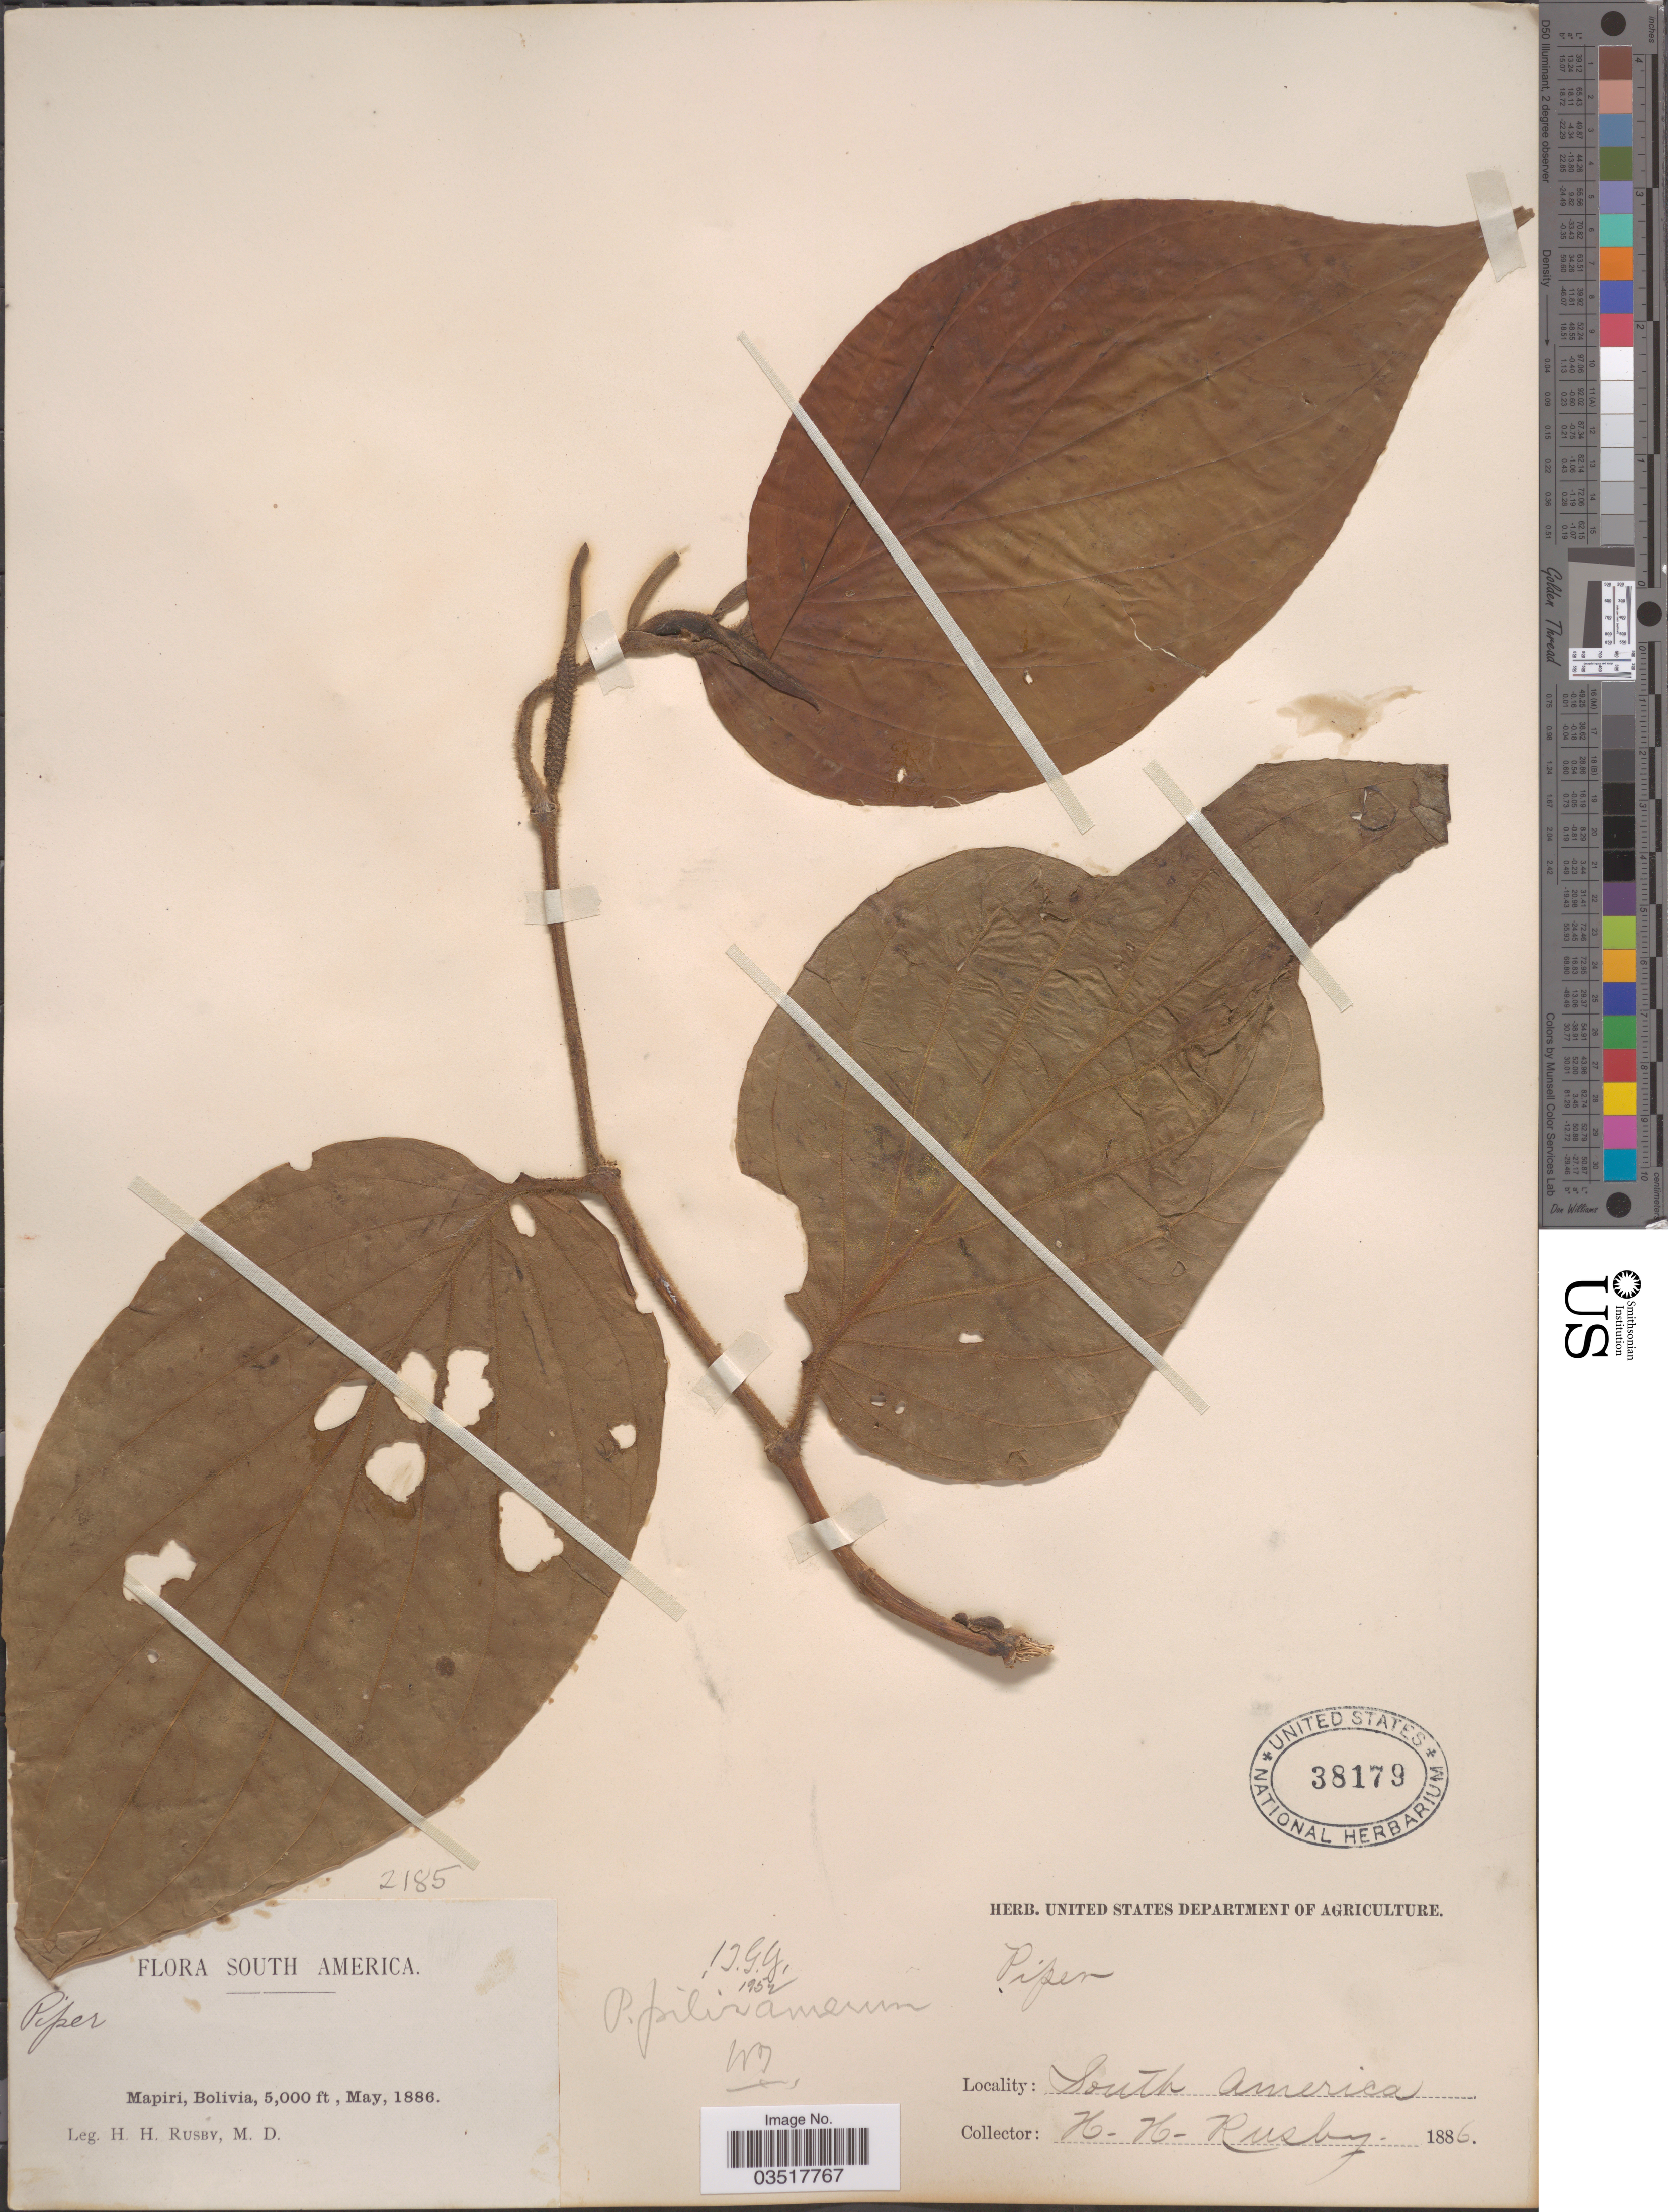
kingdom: Plantae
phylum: Tracheophyta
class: Magnoliopsida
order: Piperales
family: Piperaceae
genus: Piper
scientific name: Piper pilirameum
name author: C. DC.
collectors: H. H. Rusby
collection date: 1886-05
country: Bolivia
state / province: La Páz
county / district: Larecaja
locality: Mapiri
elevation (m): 1524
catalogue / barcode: US 38179